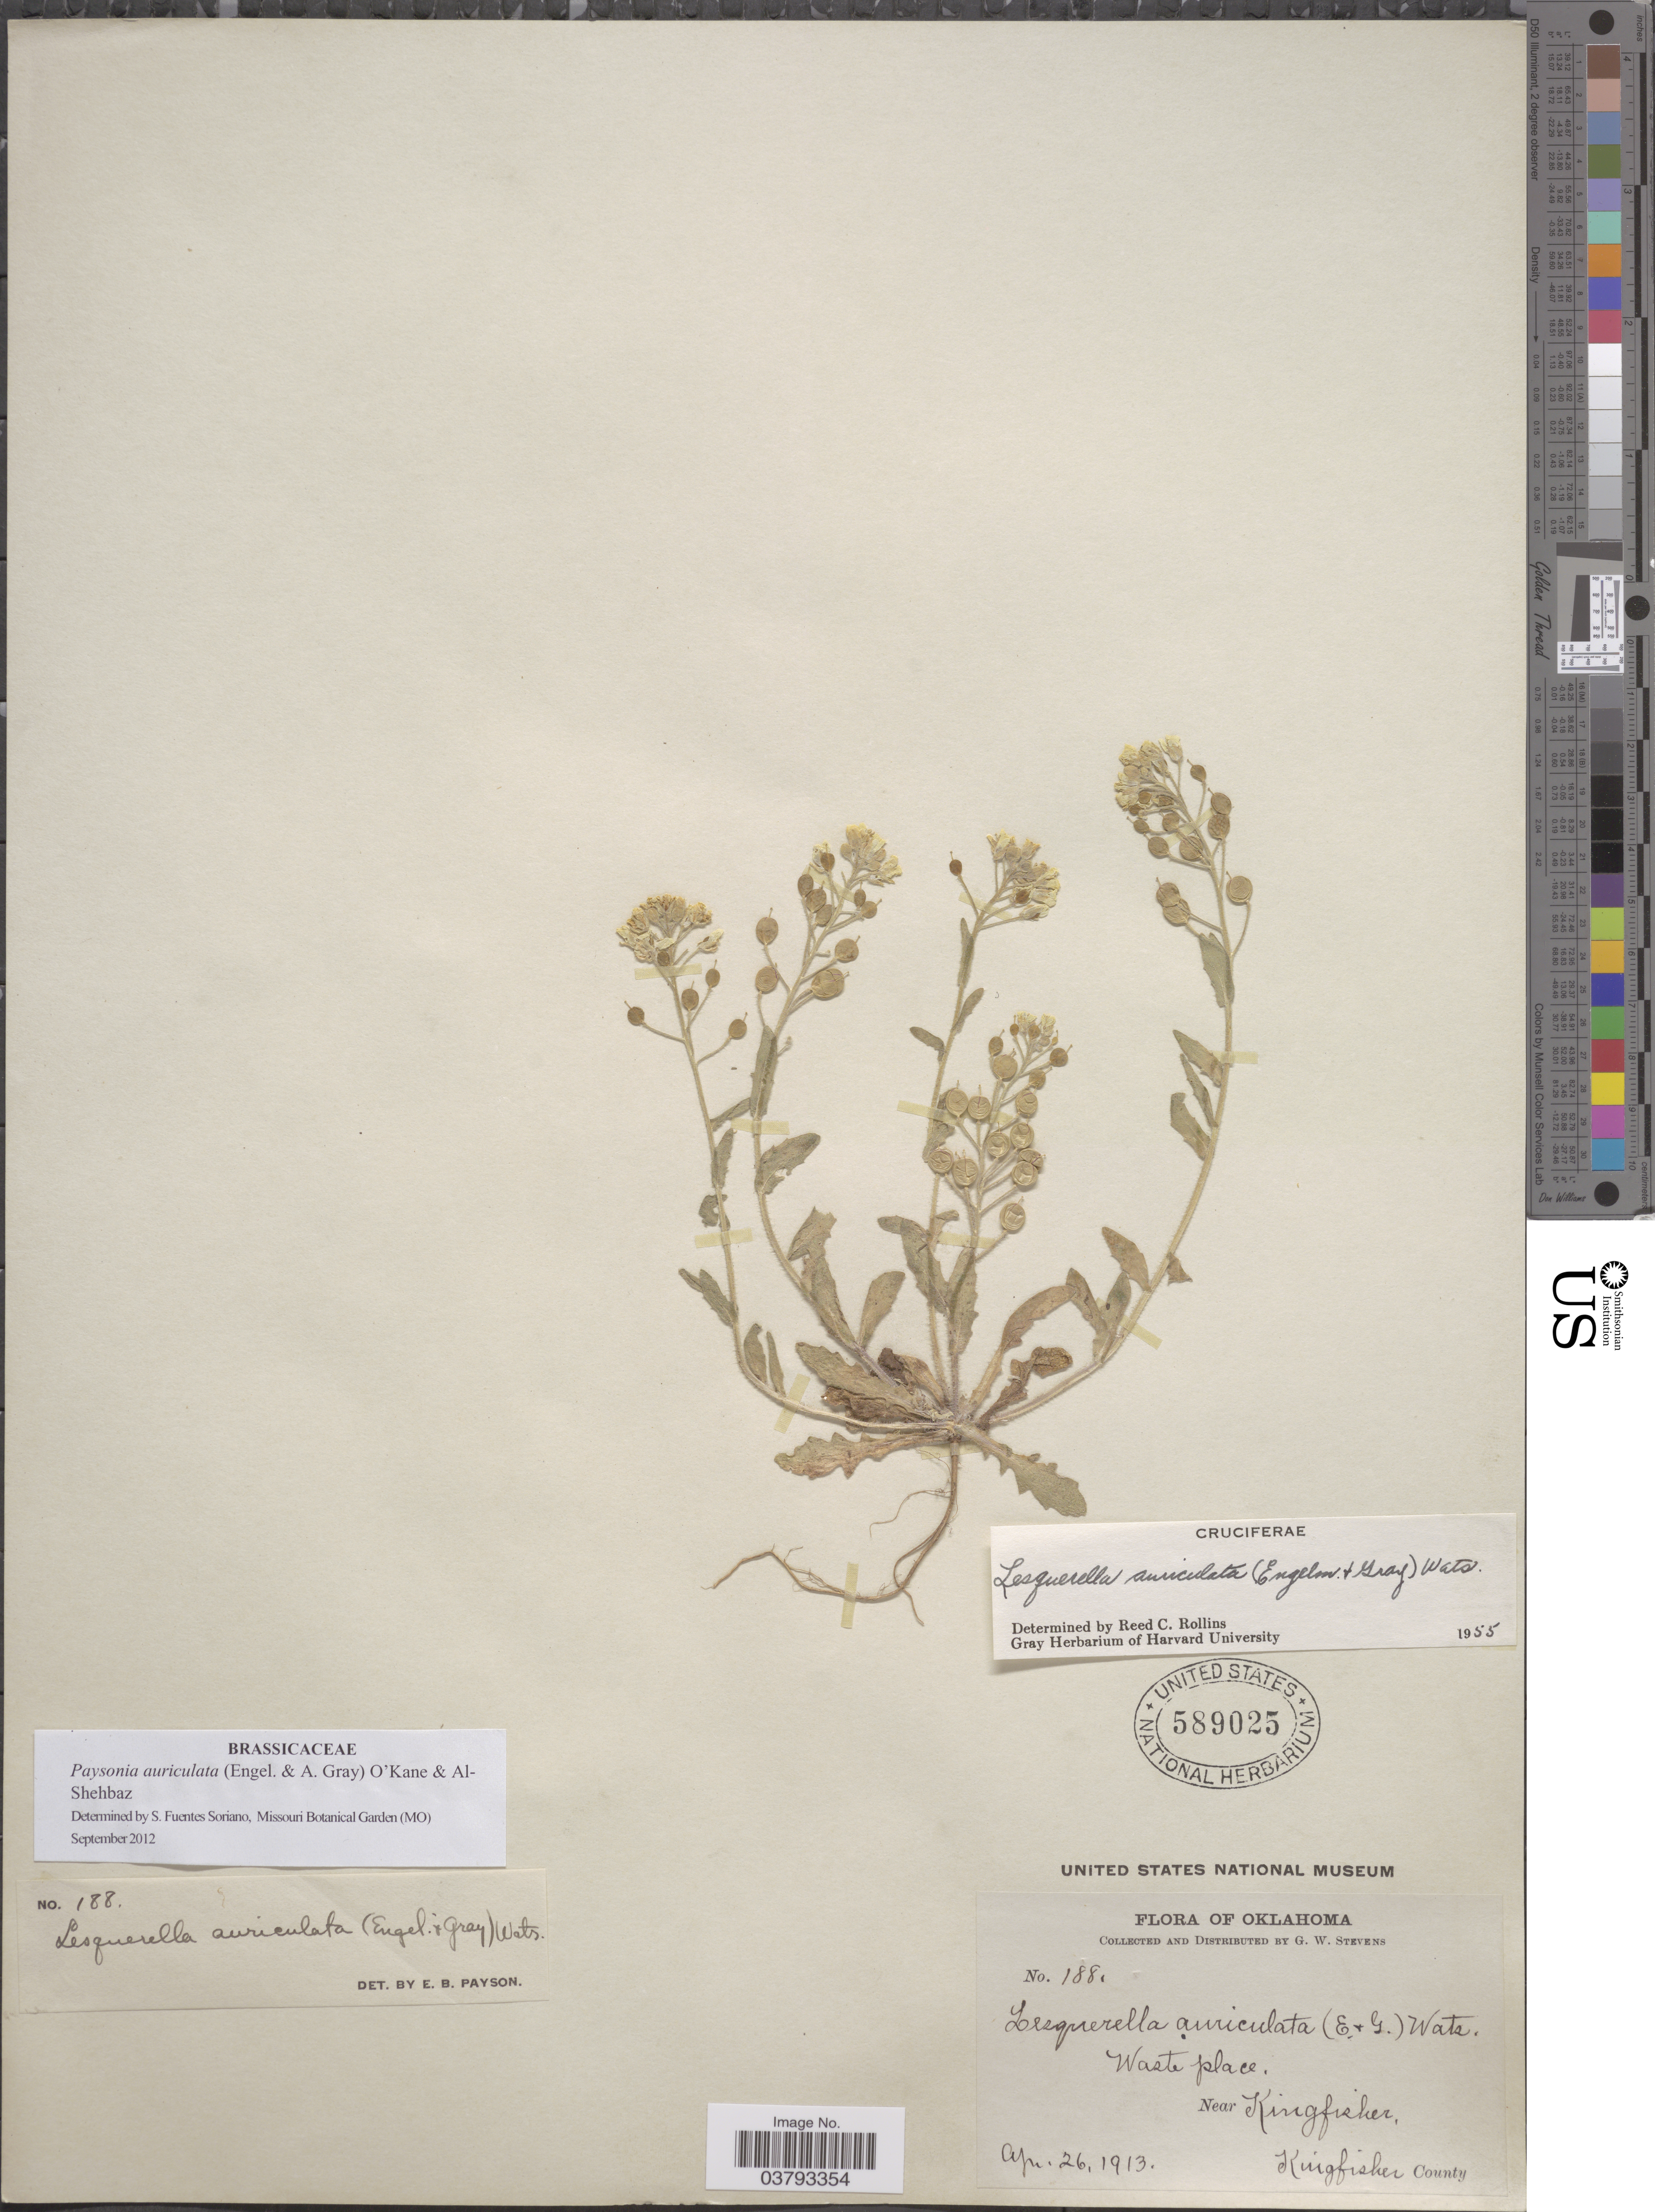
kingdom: Plantae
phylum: Tracheophyta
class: Magnoliopsida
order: Brassicales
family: Brassicaceae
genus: Lesquerella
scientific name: Lesquerella auriculata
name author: (Engelm. & A. Gray) S. Watson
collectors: G. W. Stevens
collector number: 188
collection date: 1913-04-26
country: United States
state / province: Oklahoma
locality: Near Kingfisher, Kingfisher County.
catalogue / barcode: US 589025